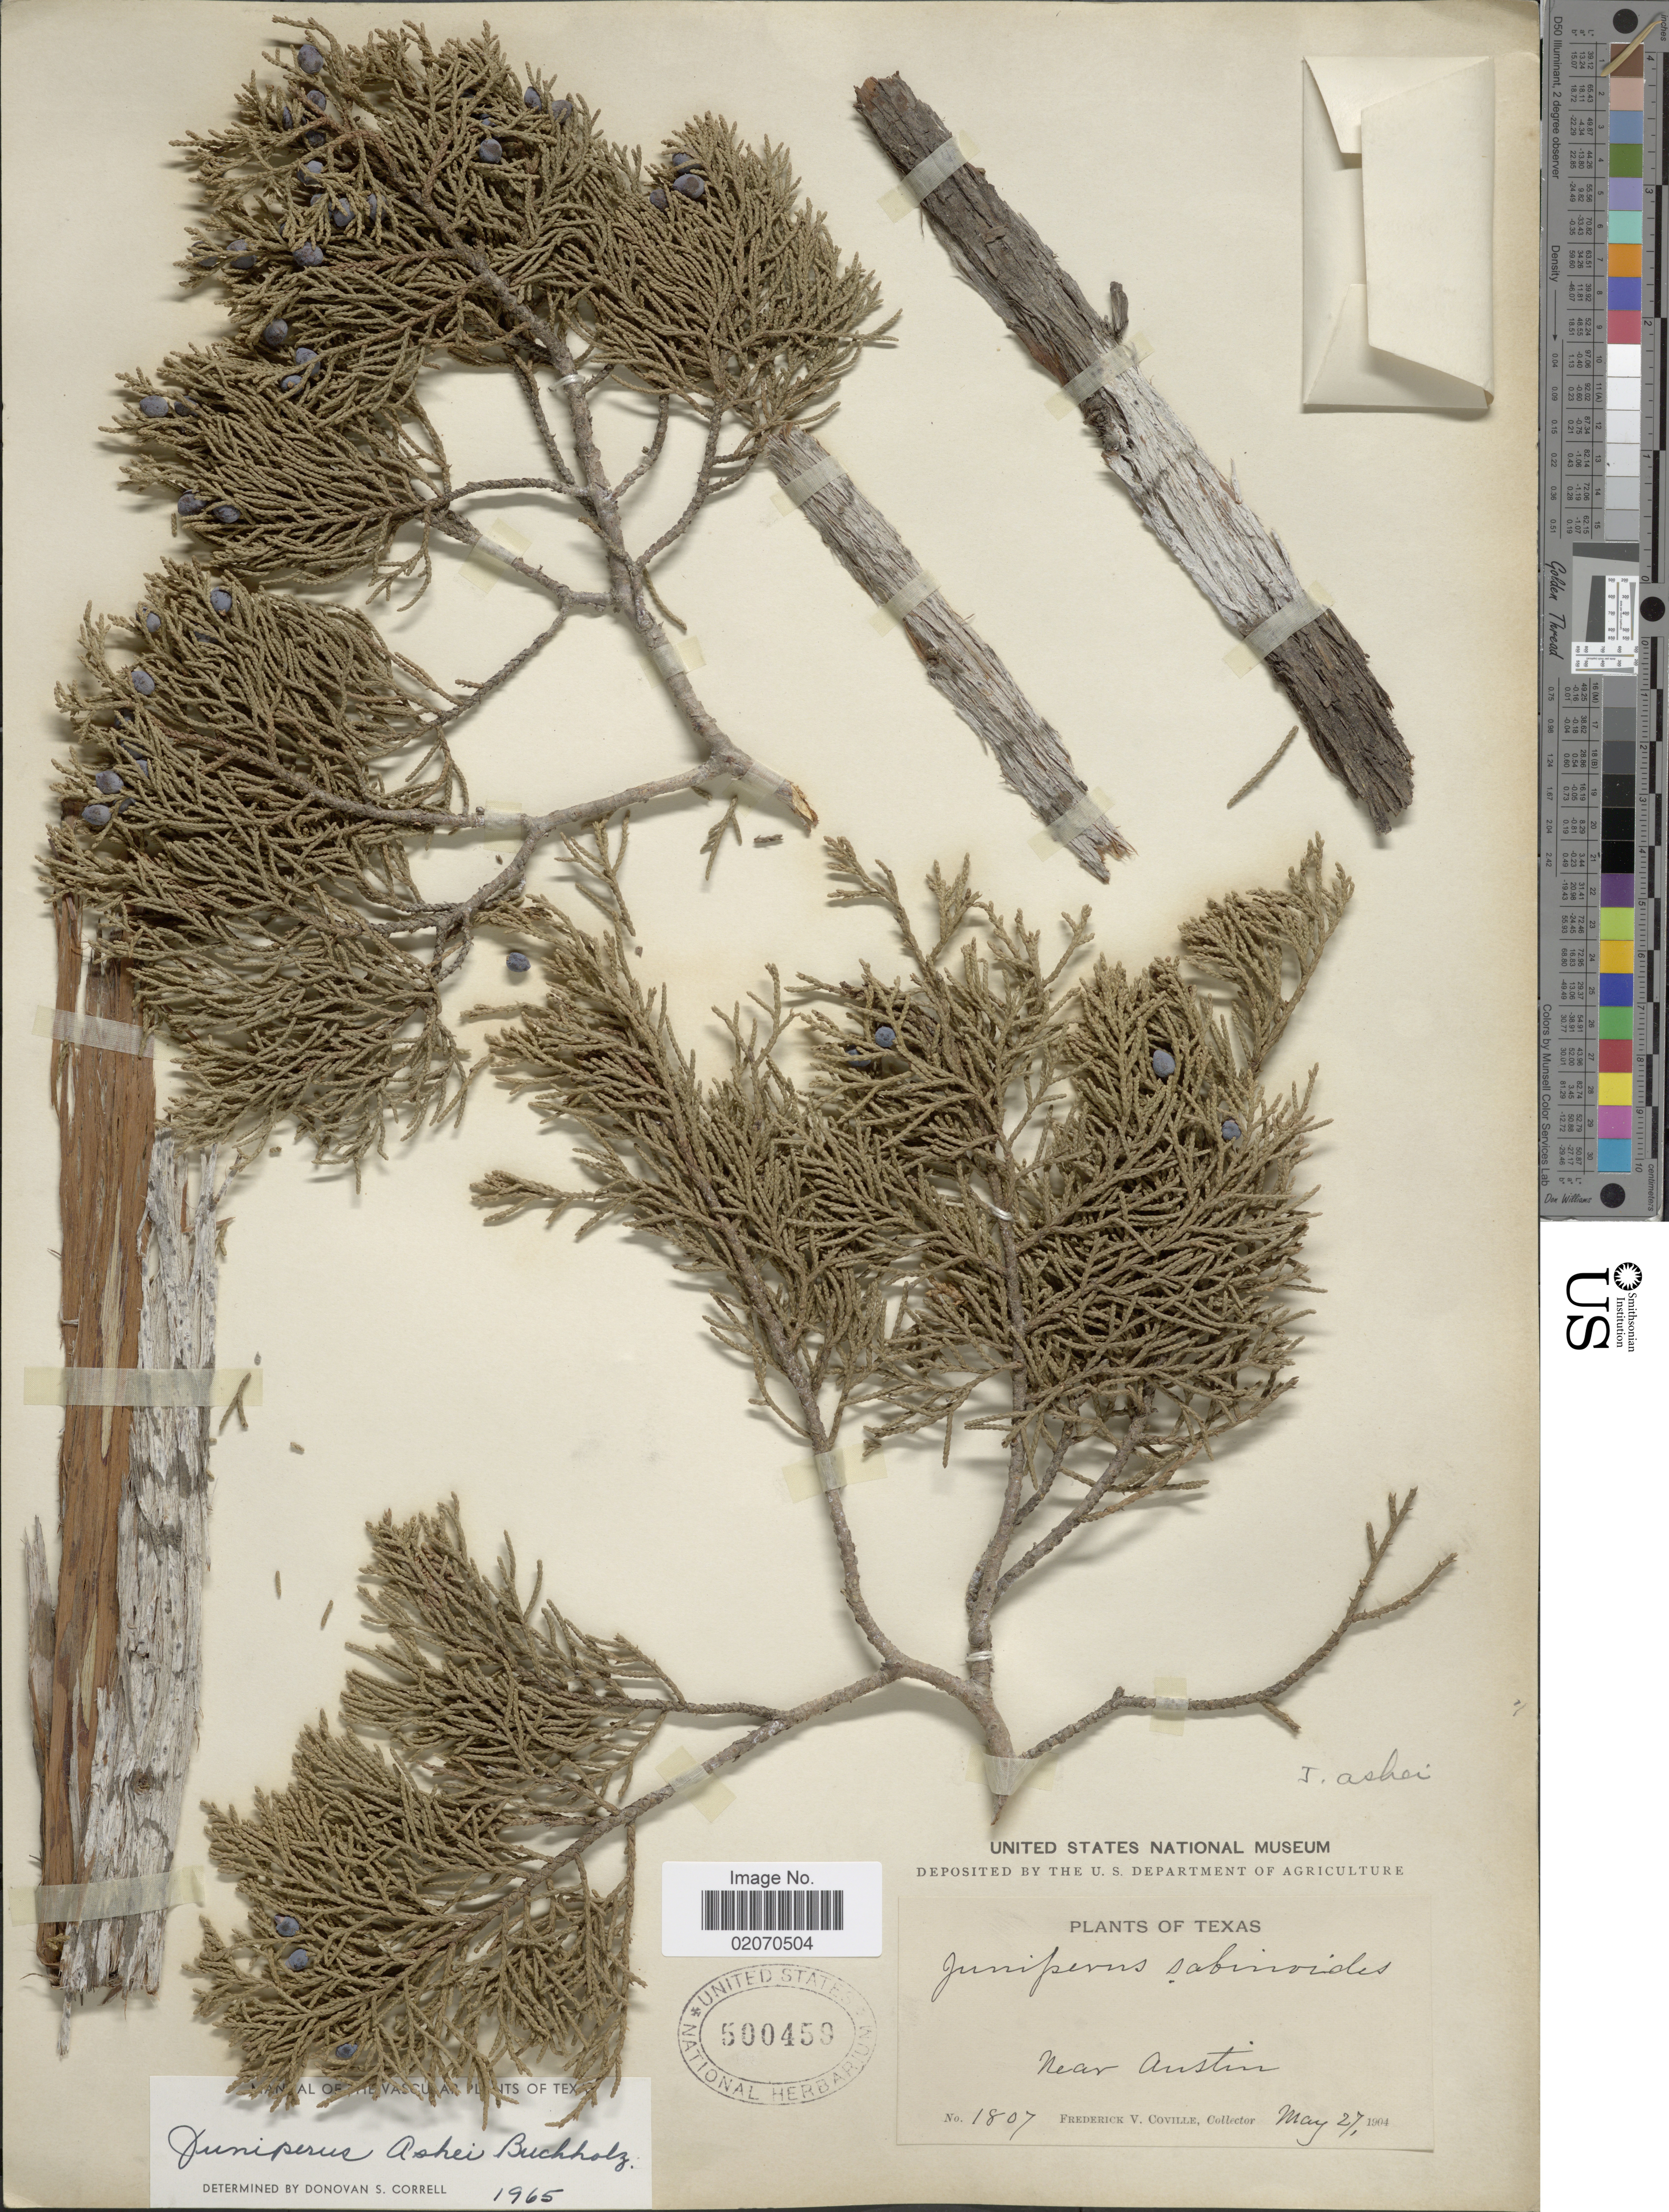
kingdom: Plantae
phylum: Tracheophyta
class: Pinopsida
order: Pinales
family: Cupressaceae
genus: Juniperus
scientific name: Juniperus ashei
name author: J. Buchholz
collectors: F. V. Coville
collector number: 1807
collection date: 1904-05-27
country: United States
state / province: Texas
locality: Near Austin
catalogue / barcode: US 500459